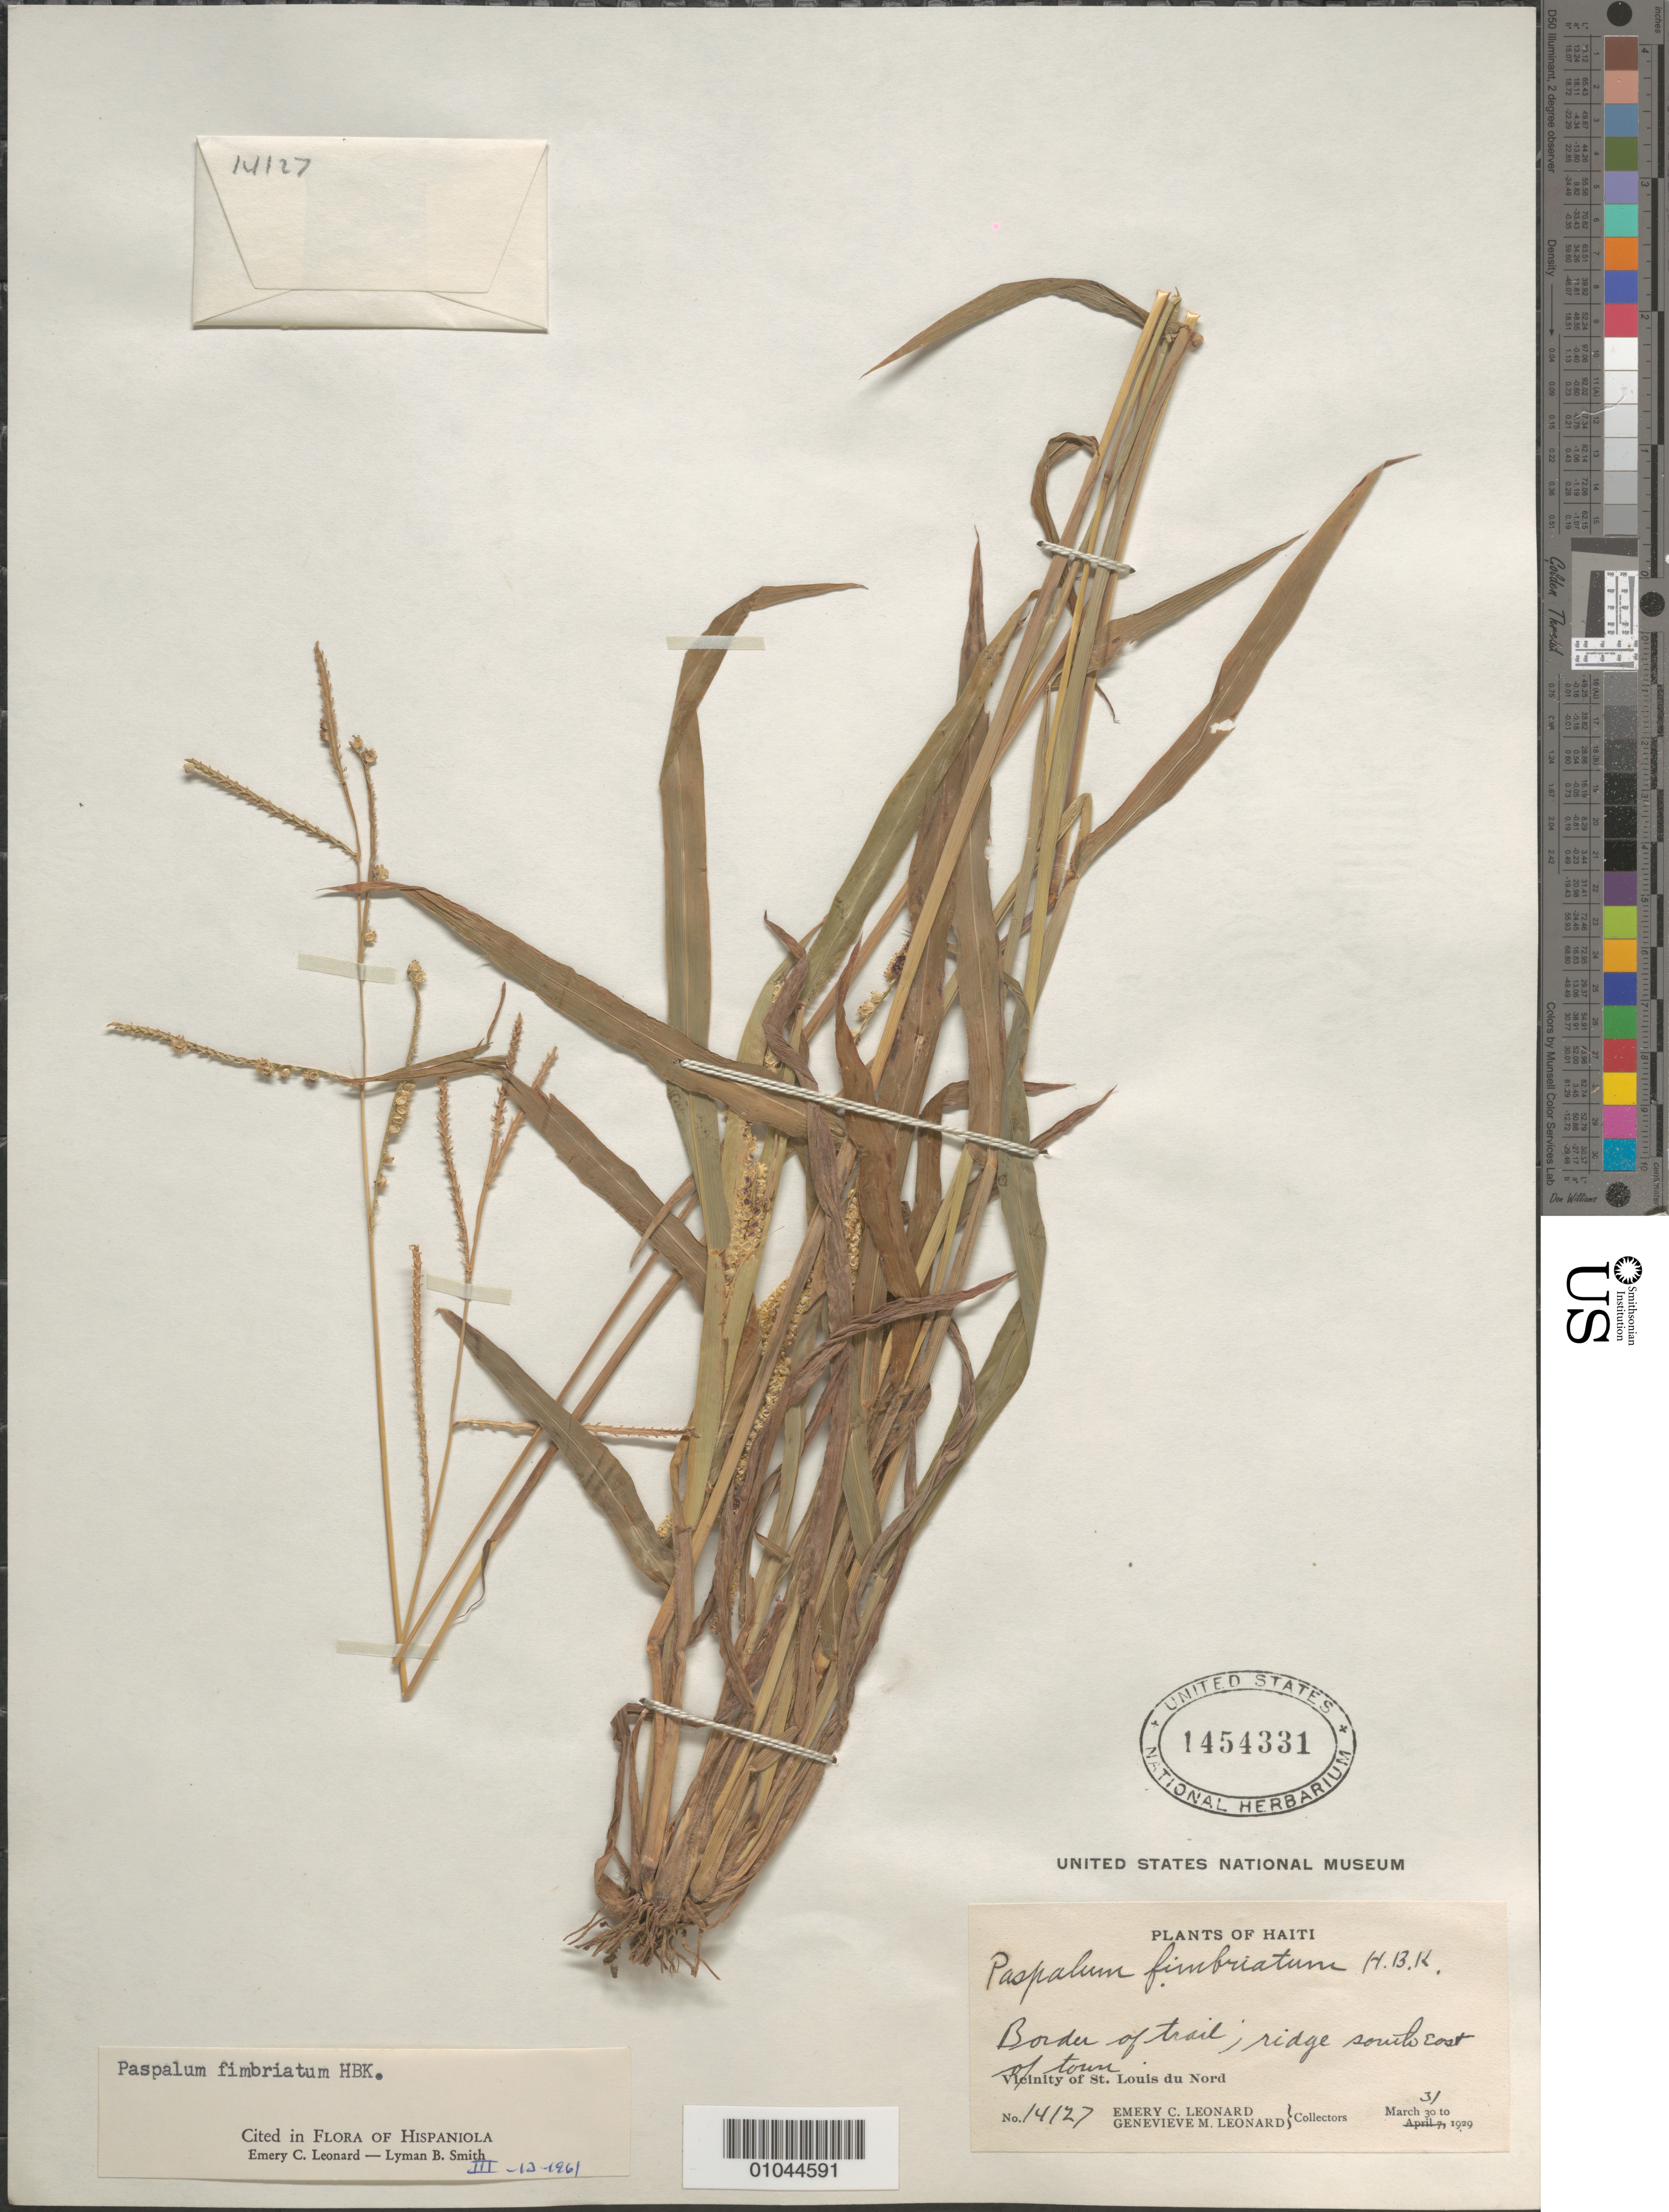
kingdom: Plantae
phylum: Tracheophyta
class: Liliopsida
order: Poales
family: Poaceae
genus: Paspalum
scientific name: Paspalum fimbriatum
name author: Kunth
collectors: E. C. Leonard & G. M. Leonard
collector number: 14127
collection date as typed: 31 Mar 1929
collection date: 1929-03-31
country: Haiti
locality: Vicinity of St. Louis du Nord, ridge SE of town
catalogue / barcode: US 1454331